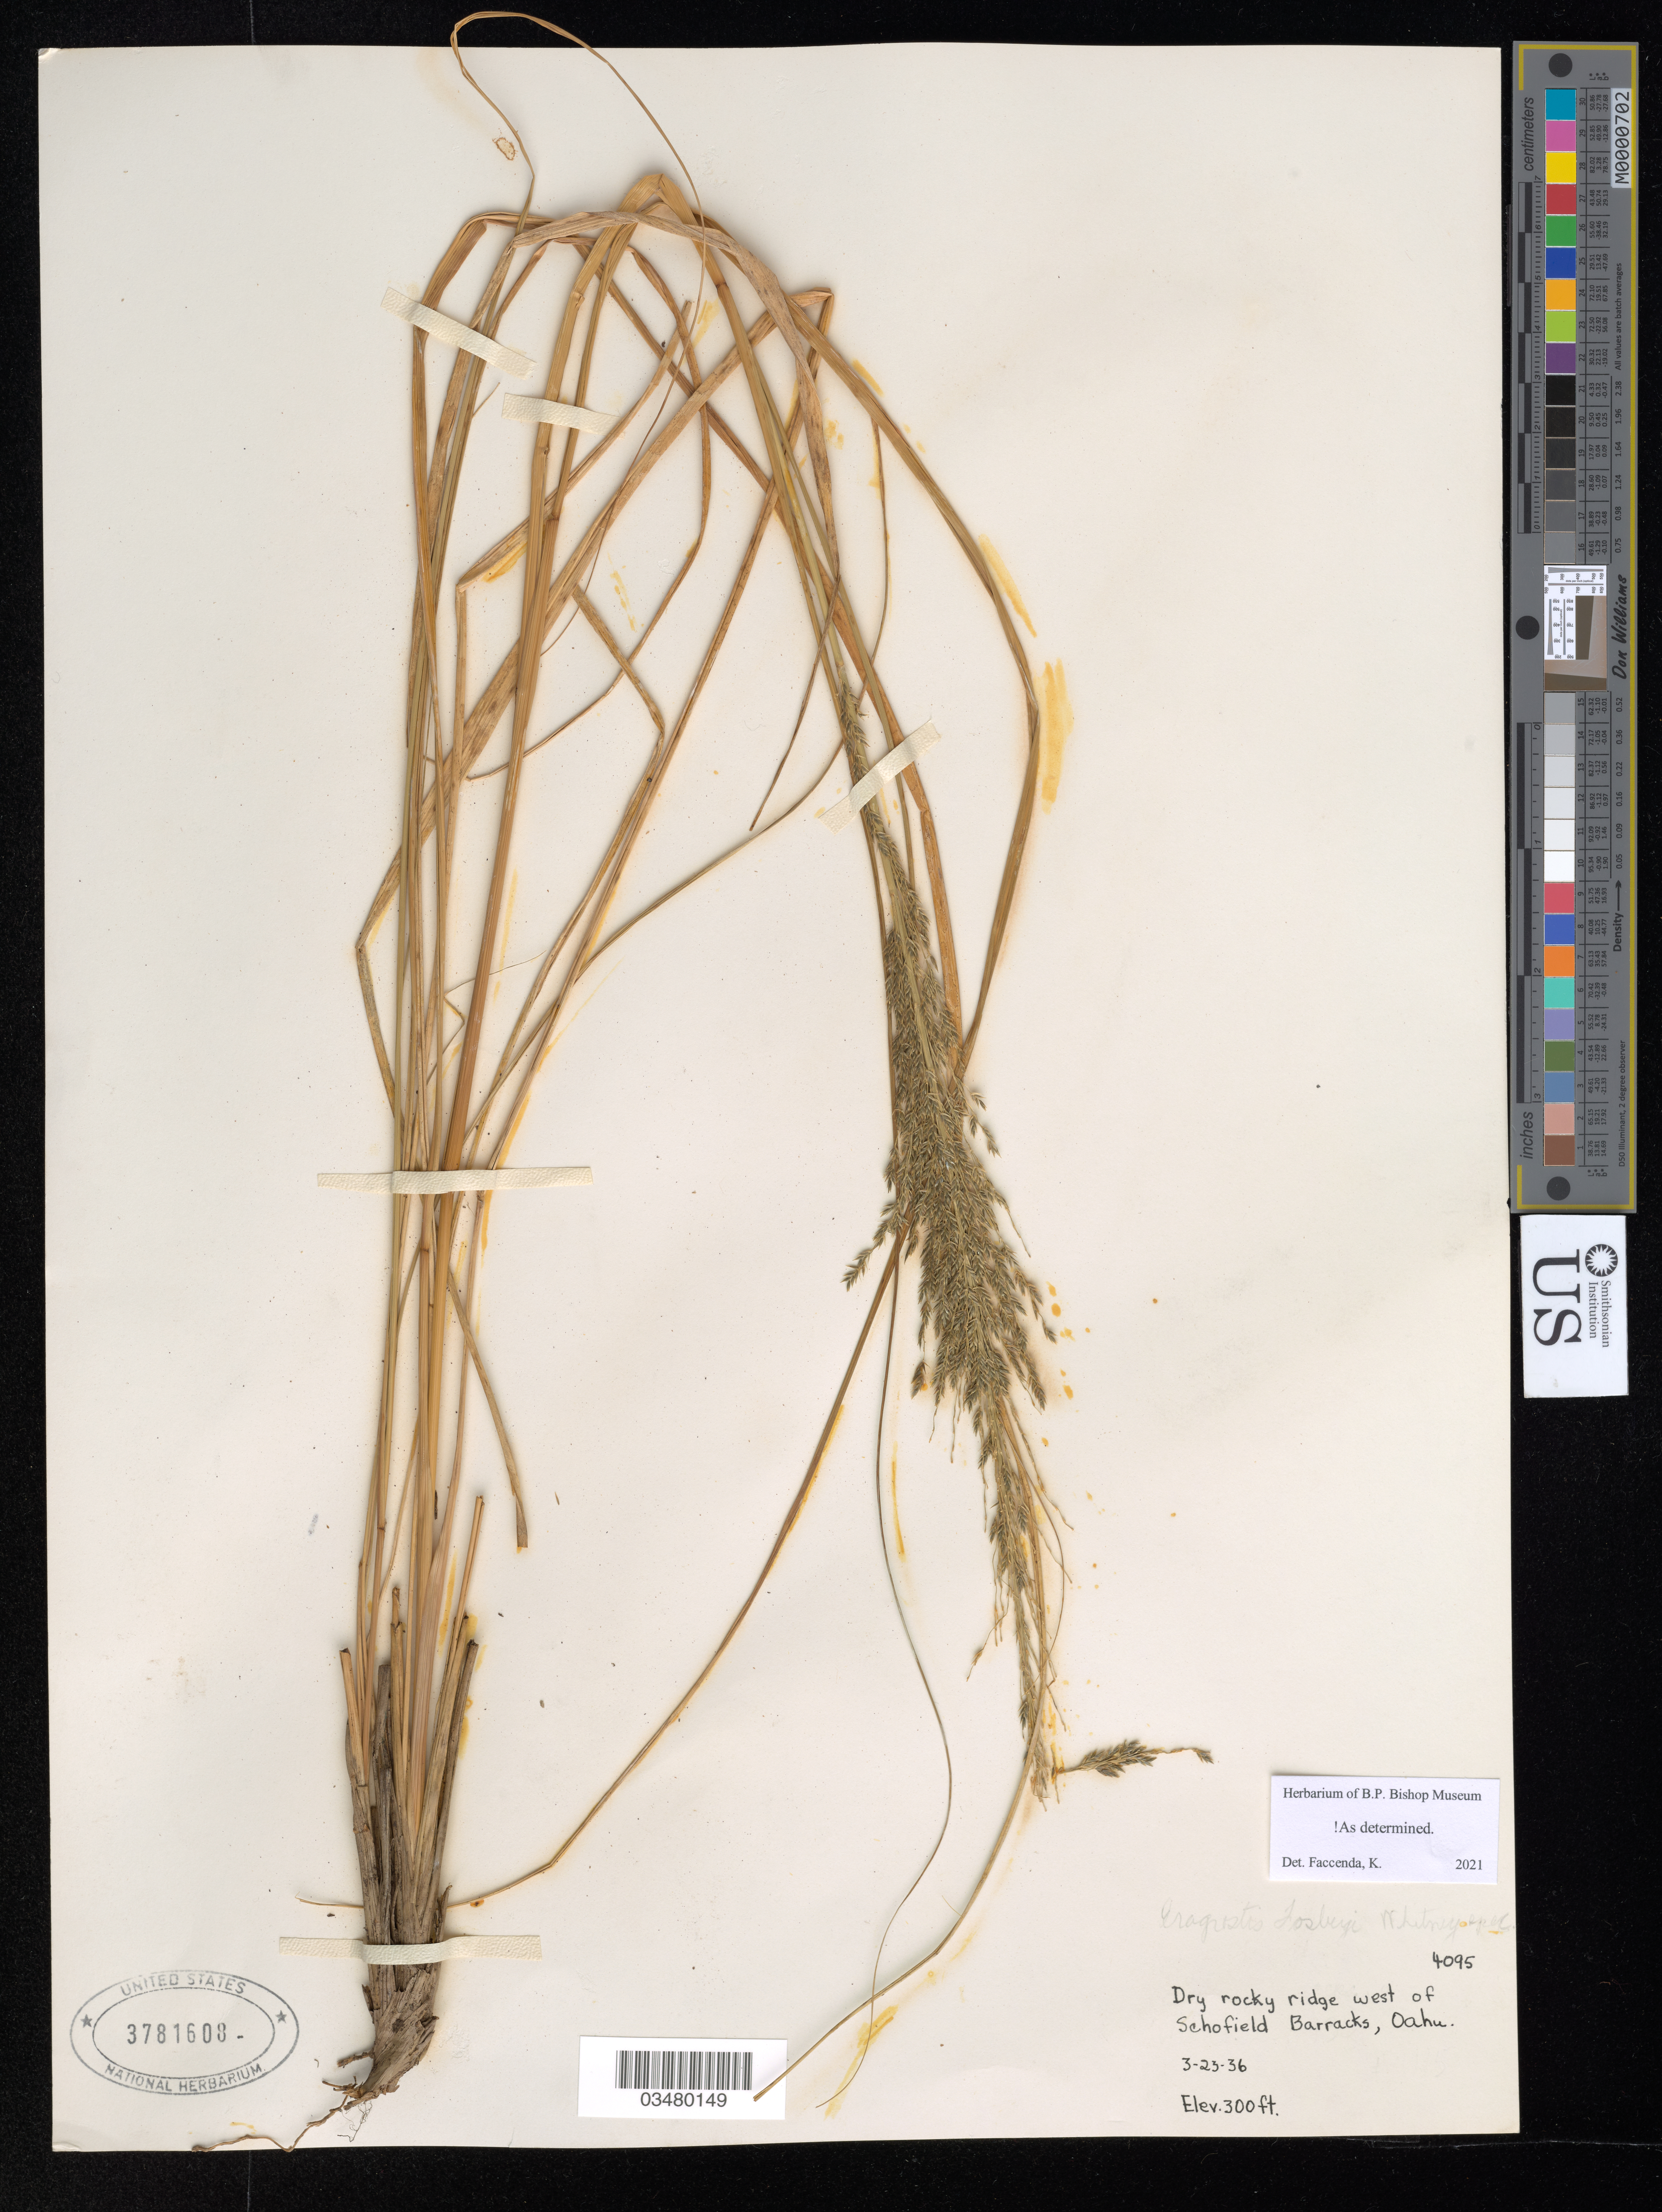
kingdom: Plantae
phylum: Tracheophyta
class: Liliopsida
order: Poales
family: Poaceae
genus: Eragrostis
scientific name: Eragrostis fosbergii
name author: Whitney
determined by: Faccenda, K.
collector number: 4095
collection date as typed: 3-23-36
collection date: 1936-03-23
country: United States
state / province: Hawaii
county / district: Honolulu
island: Oahu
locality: Ridge west of Schofield Barracks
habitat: Dry ridge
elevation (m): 91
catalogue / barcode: US 3781608